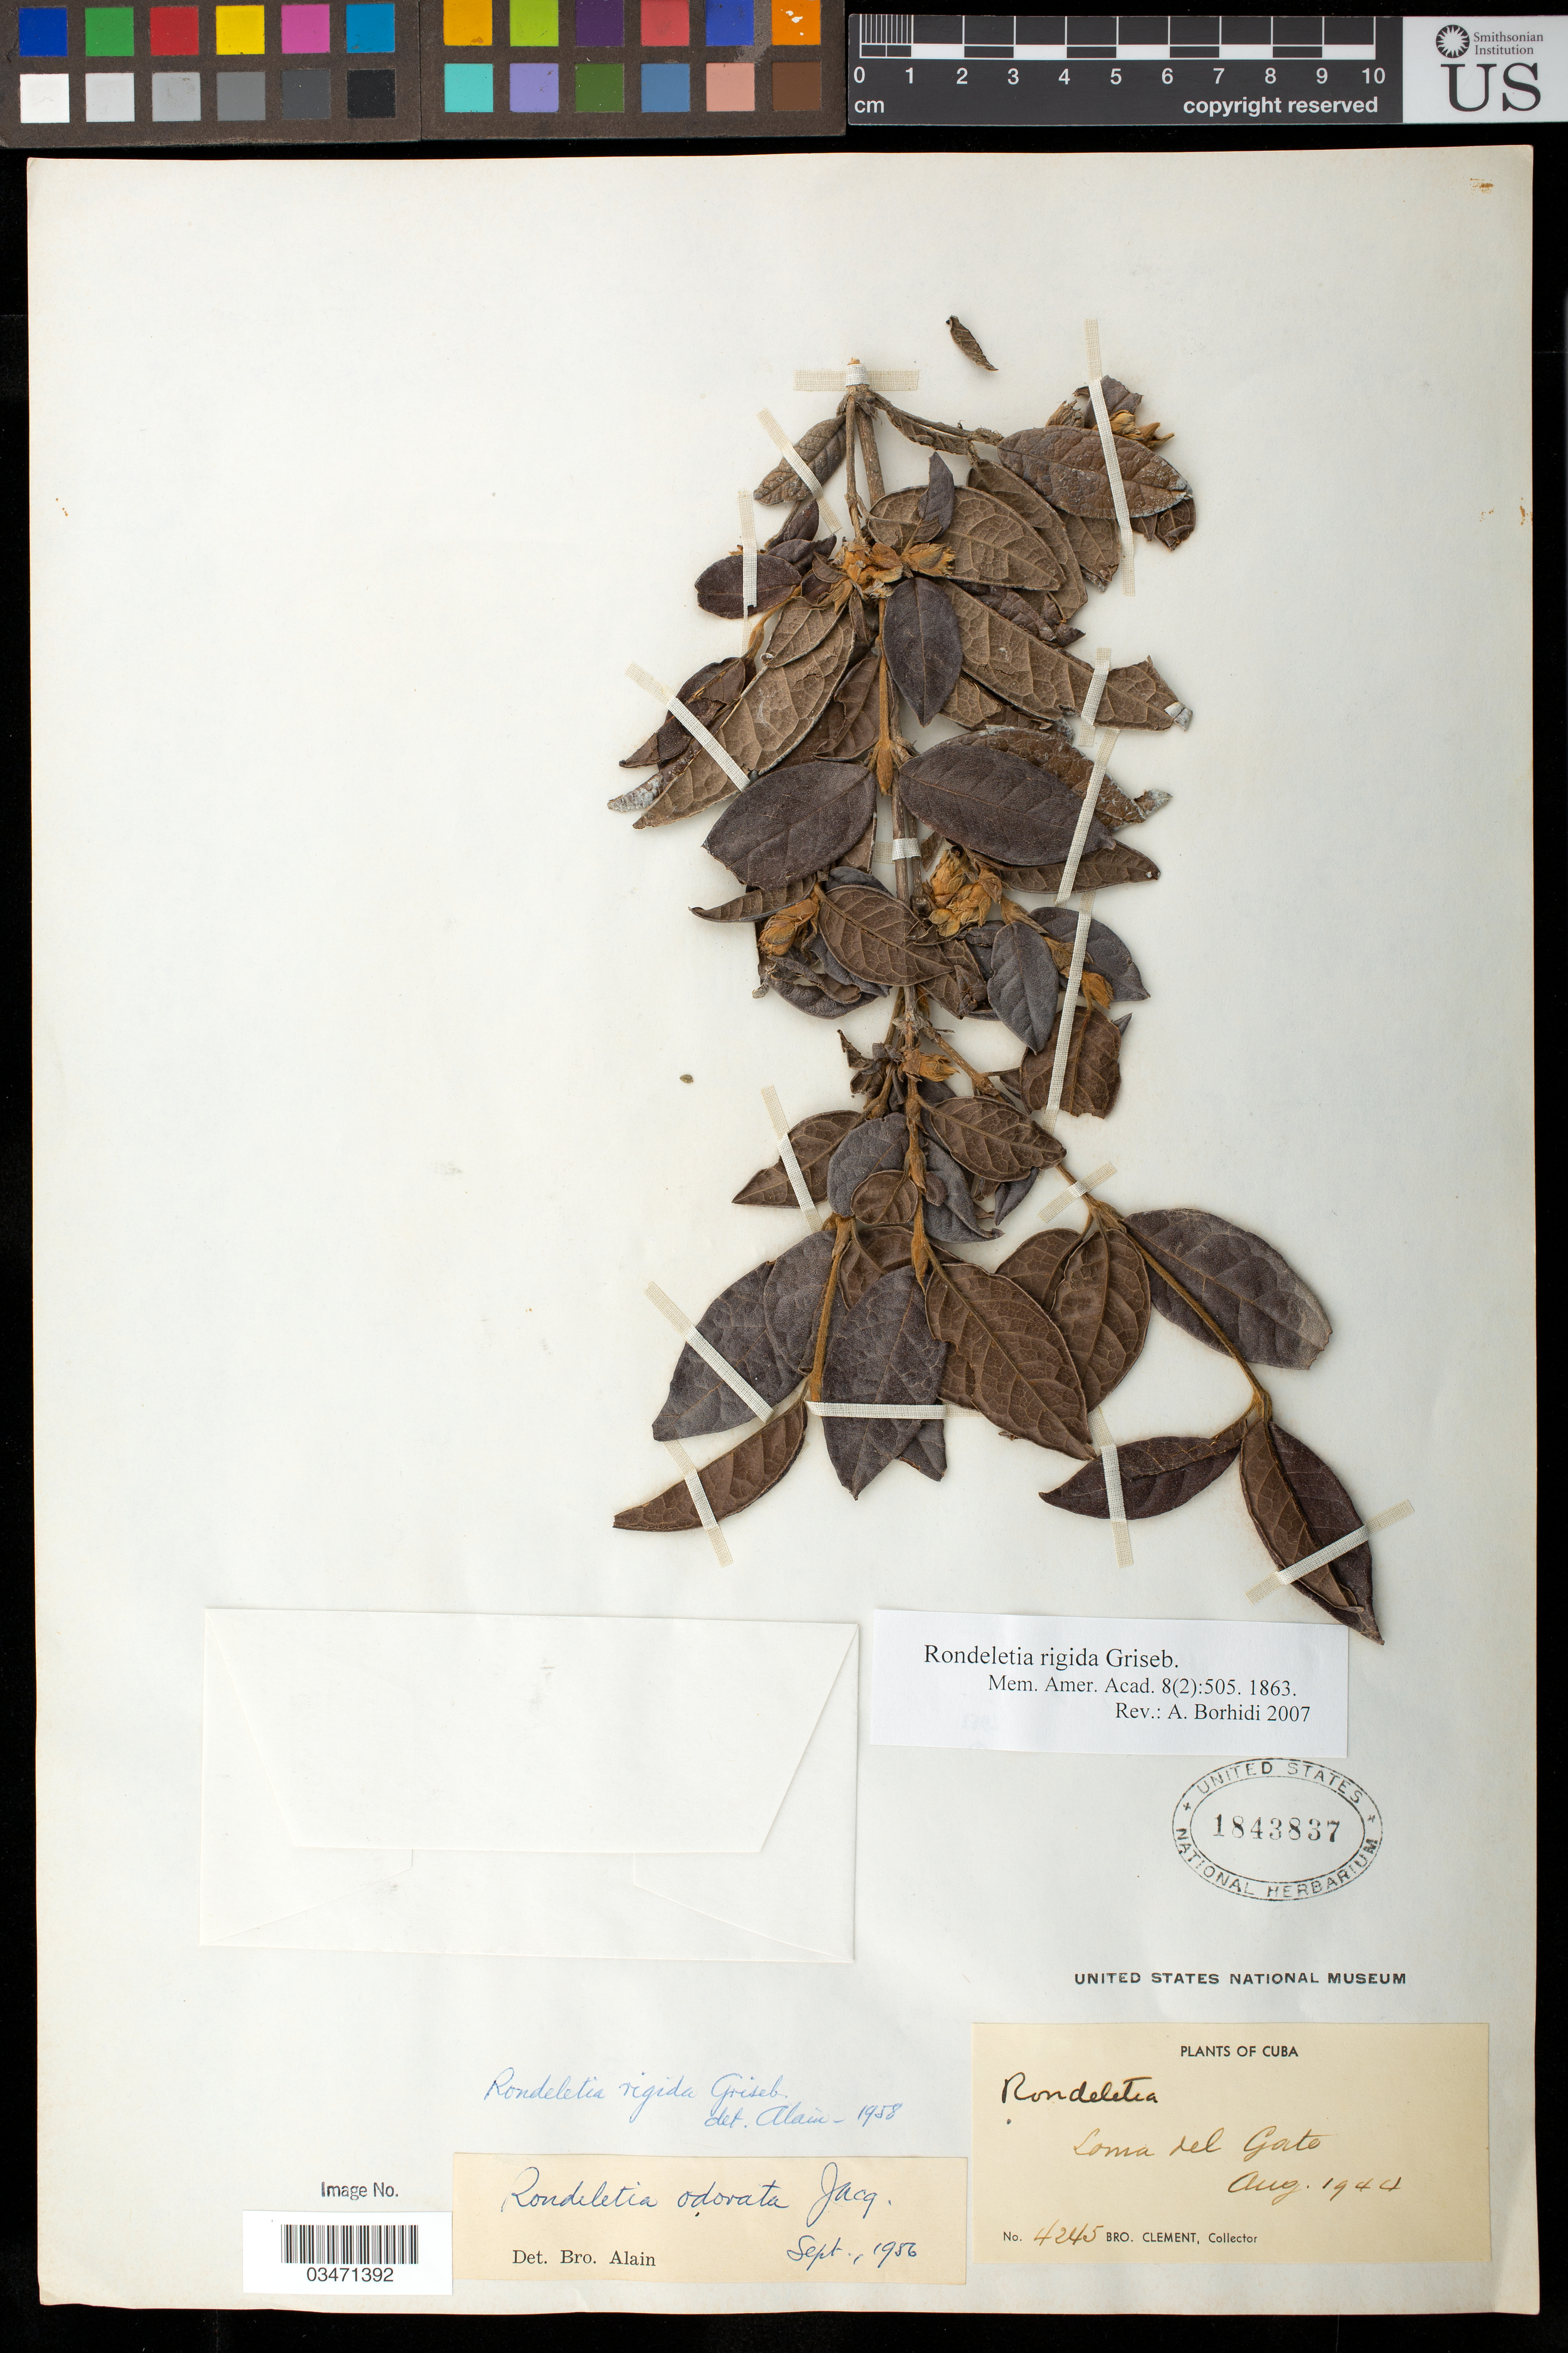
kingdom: Plantae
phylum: Tracheophyta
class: Magnoliopsida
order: Gentianales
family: Rubiaceae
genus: Rondeletia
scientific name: Rondeletia rigida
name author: Griseb.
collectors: B. Clement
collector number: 4245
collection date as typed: Aug 1944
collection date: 1944-08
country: Cuba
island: Greater Antilles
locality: Lorna del Gato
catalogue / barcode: US 1843837